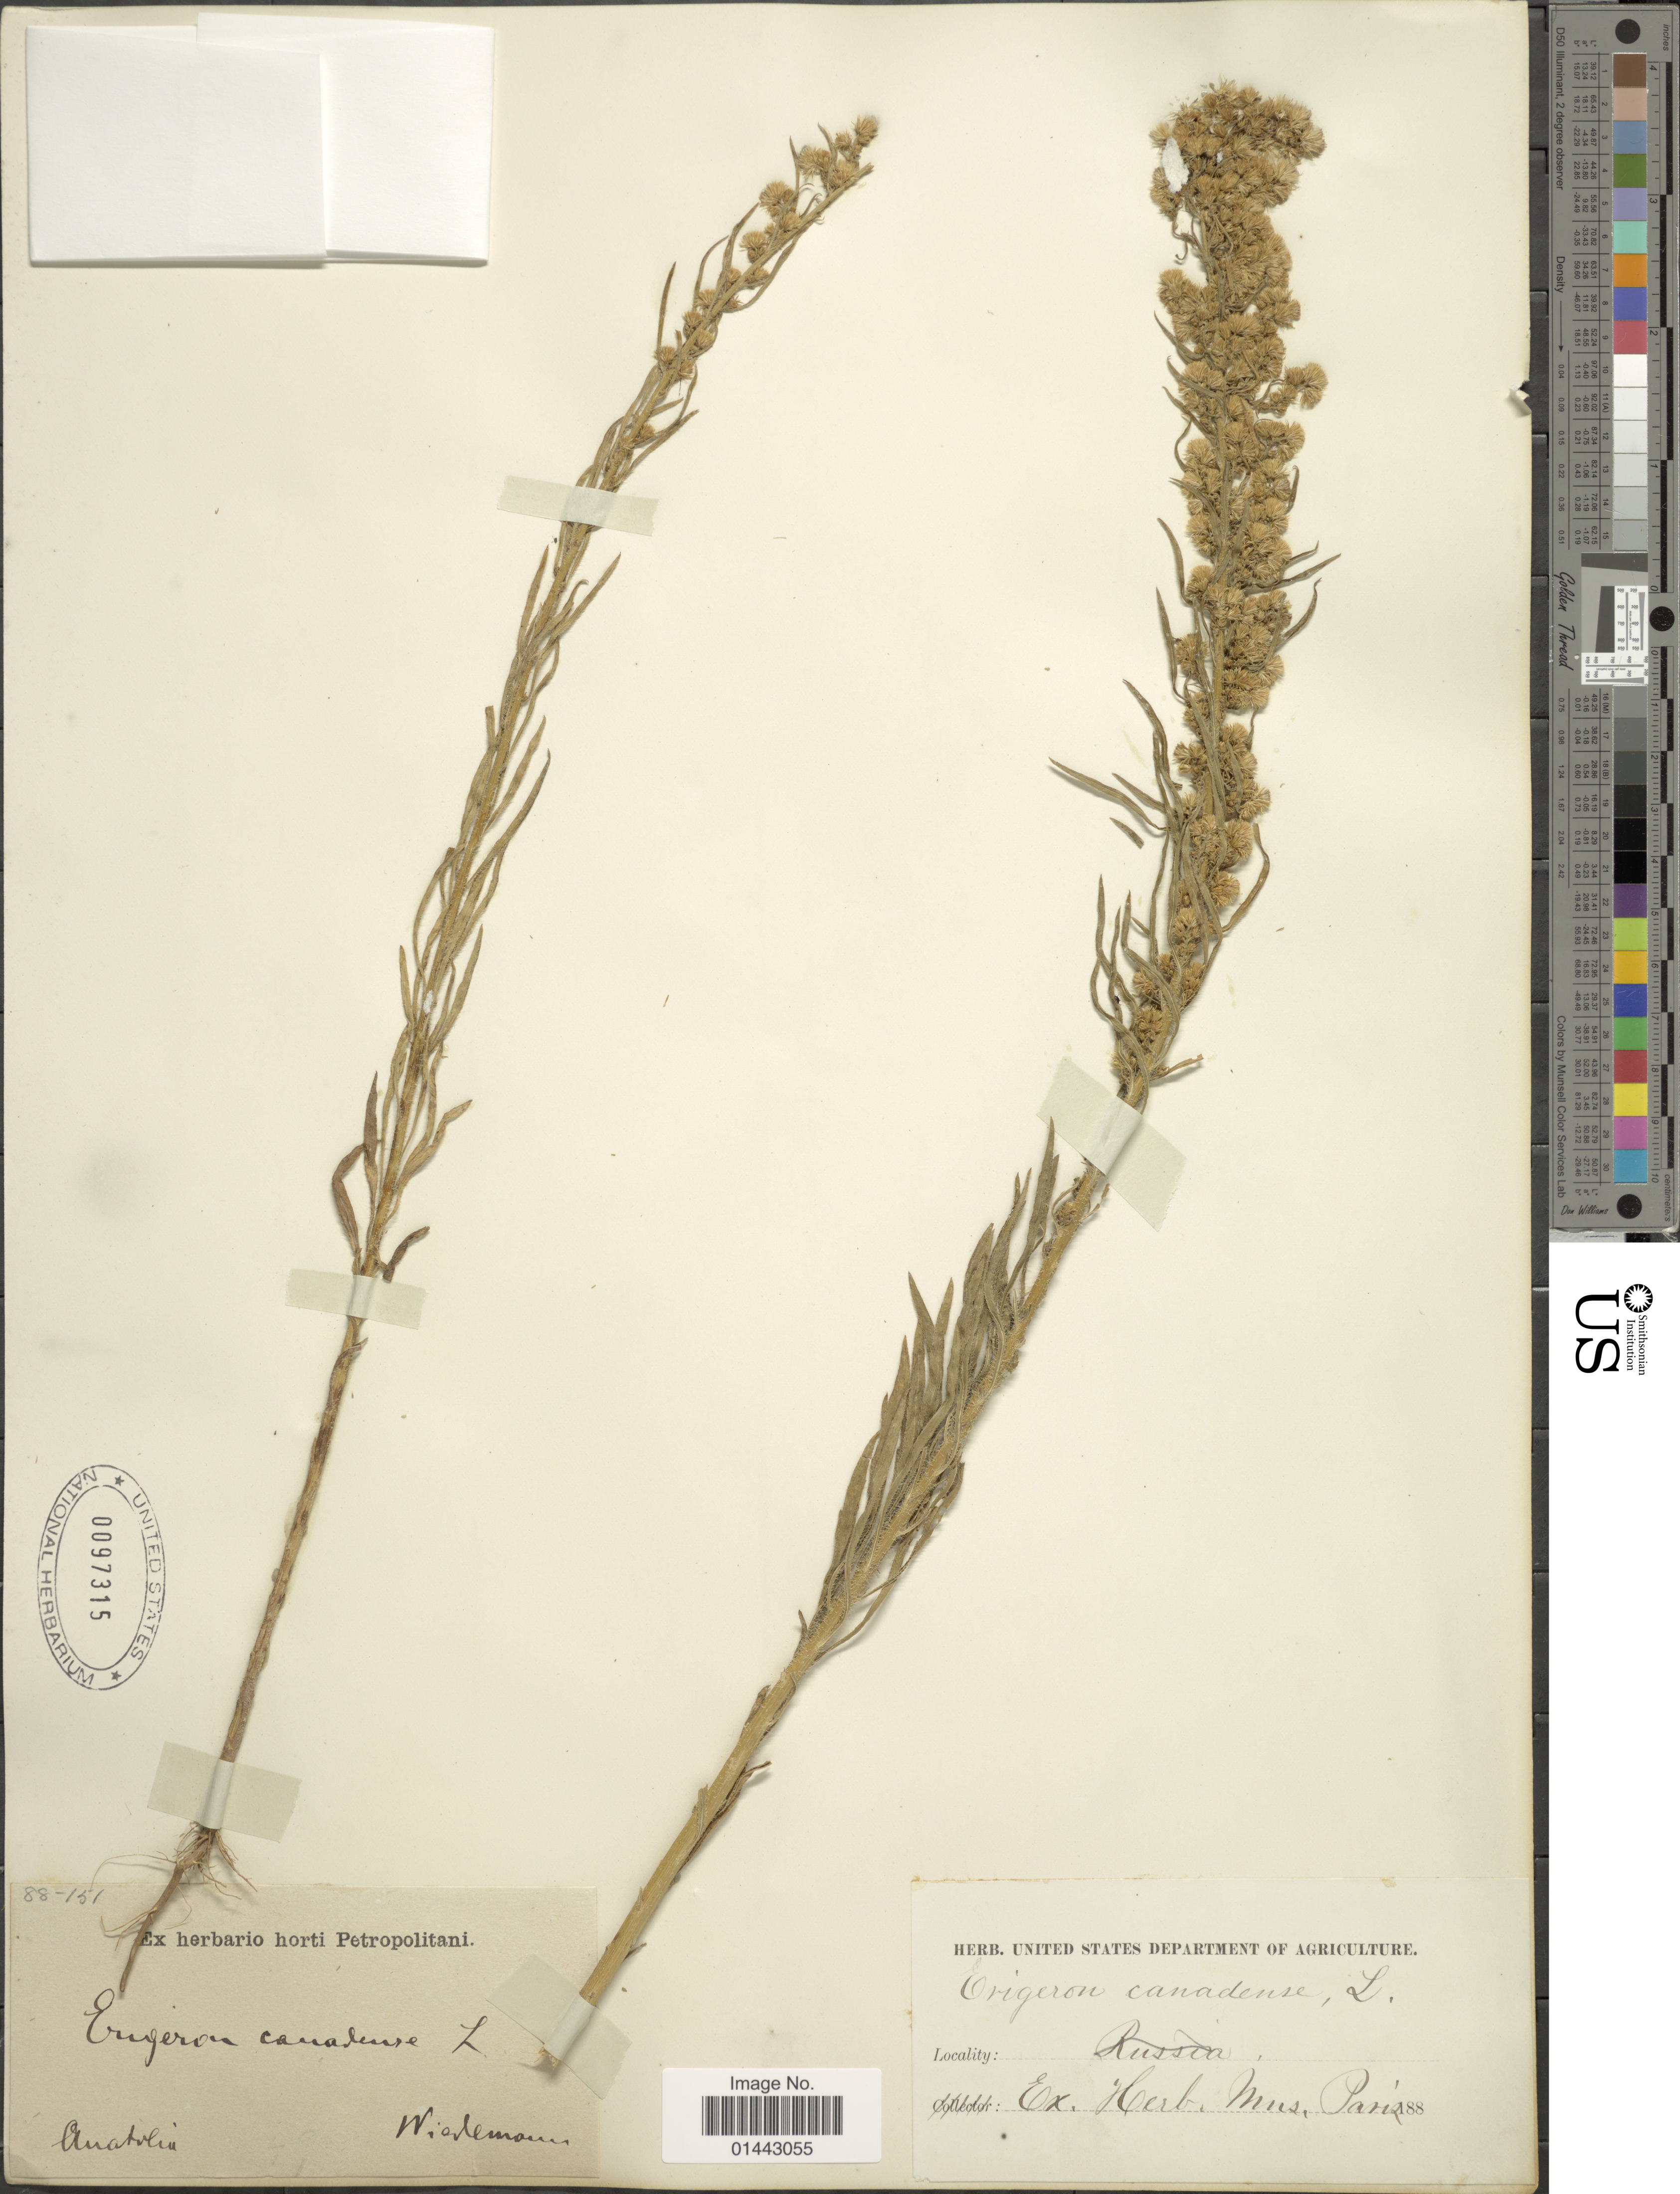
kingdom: Plantae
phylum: Tracheophyta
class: Magnoliopsida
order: Asterales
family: Asteraceae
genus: Erigeron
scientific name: Erigeron canadensis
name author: L.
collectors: -. Wiedermann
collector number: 88-151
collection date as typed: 188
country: Turkey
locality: Anatolia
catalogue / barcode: US 97315